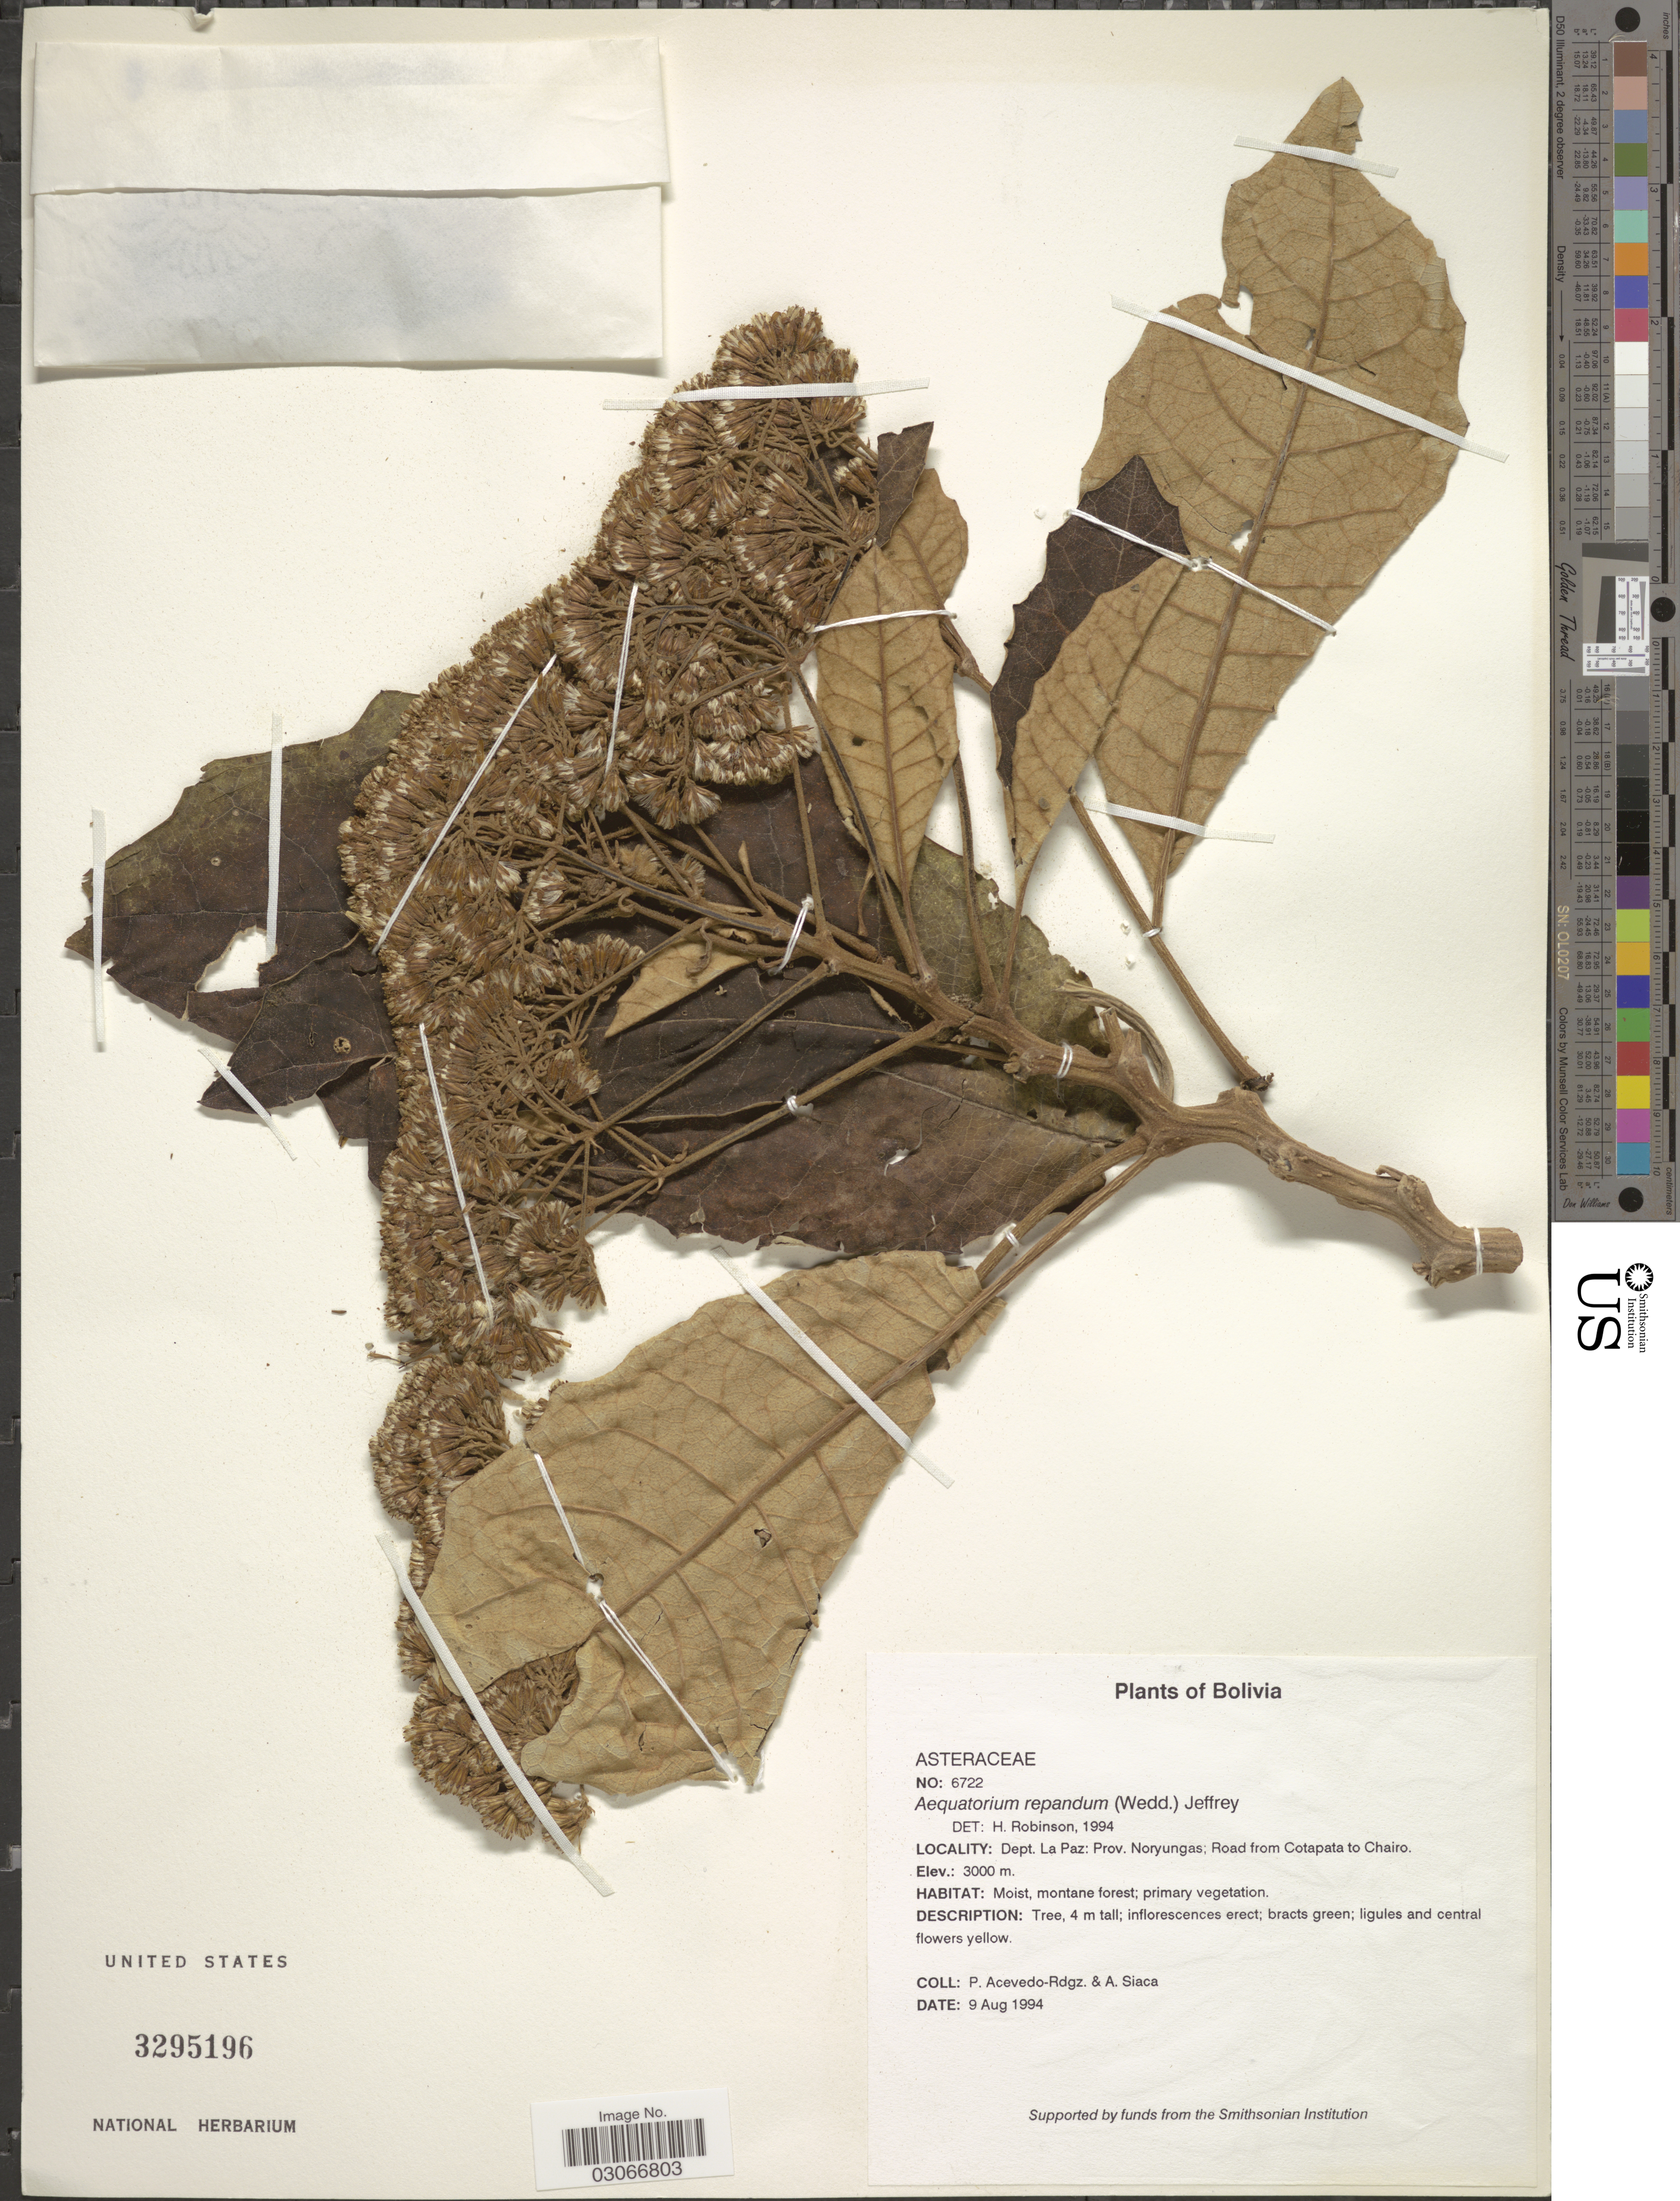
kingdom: Plantae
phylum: Tracheophyta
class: Magnoliopsida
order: Asterales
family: Asteraceae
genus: Nordenstamia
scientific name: Nordenstamia repanda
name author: (Wedd.) Lundin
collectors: P. Acevedo-Rodr. & A. Siaca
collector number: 6722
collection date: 1994-08-09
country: Bolivia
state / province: La Paz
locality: Dept. La Paz: Prov. Noryungas; Road from Cotapata to Chairo.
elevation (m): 3000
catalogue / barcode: US 3295196